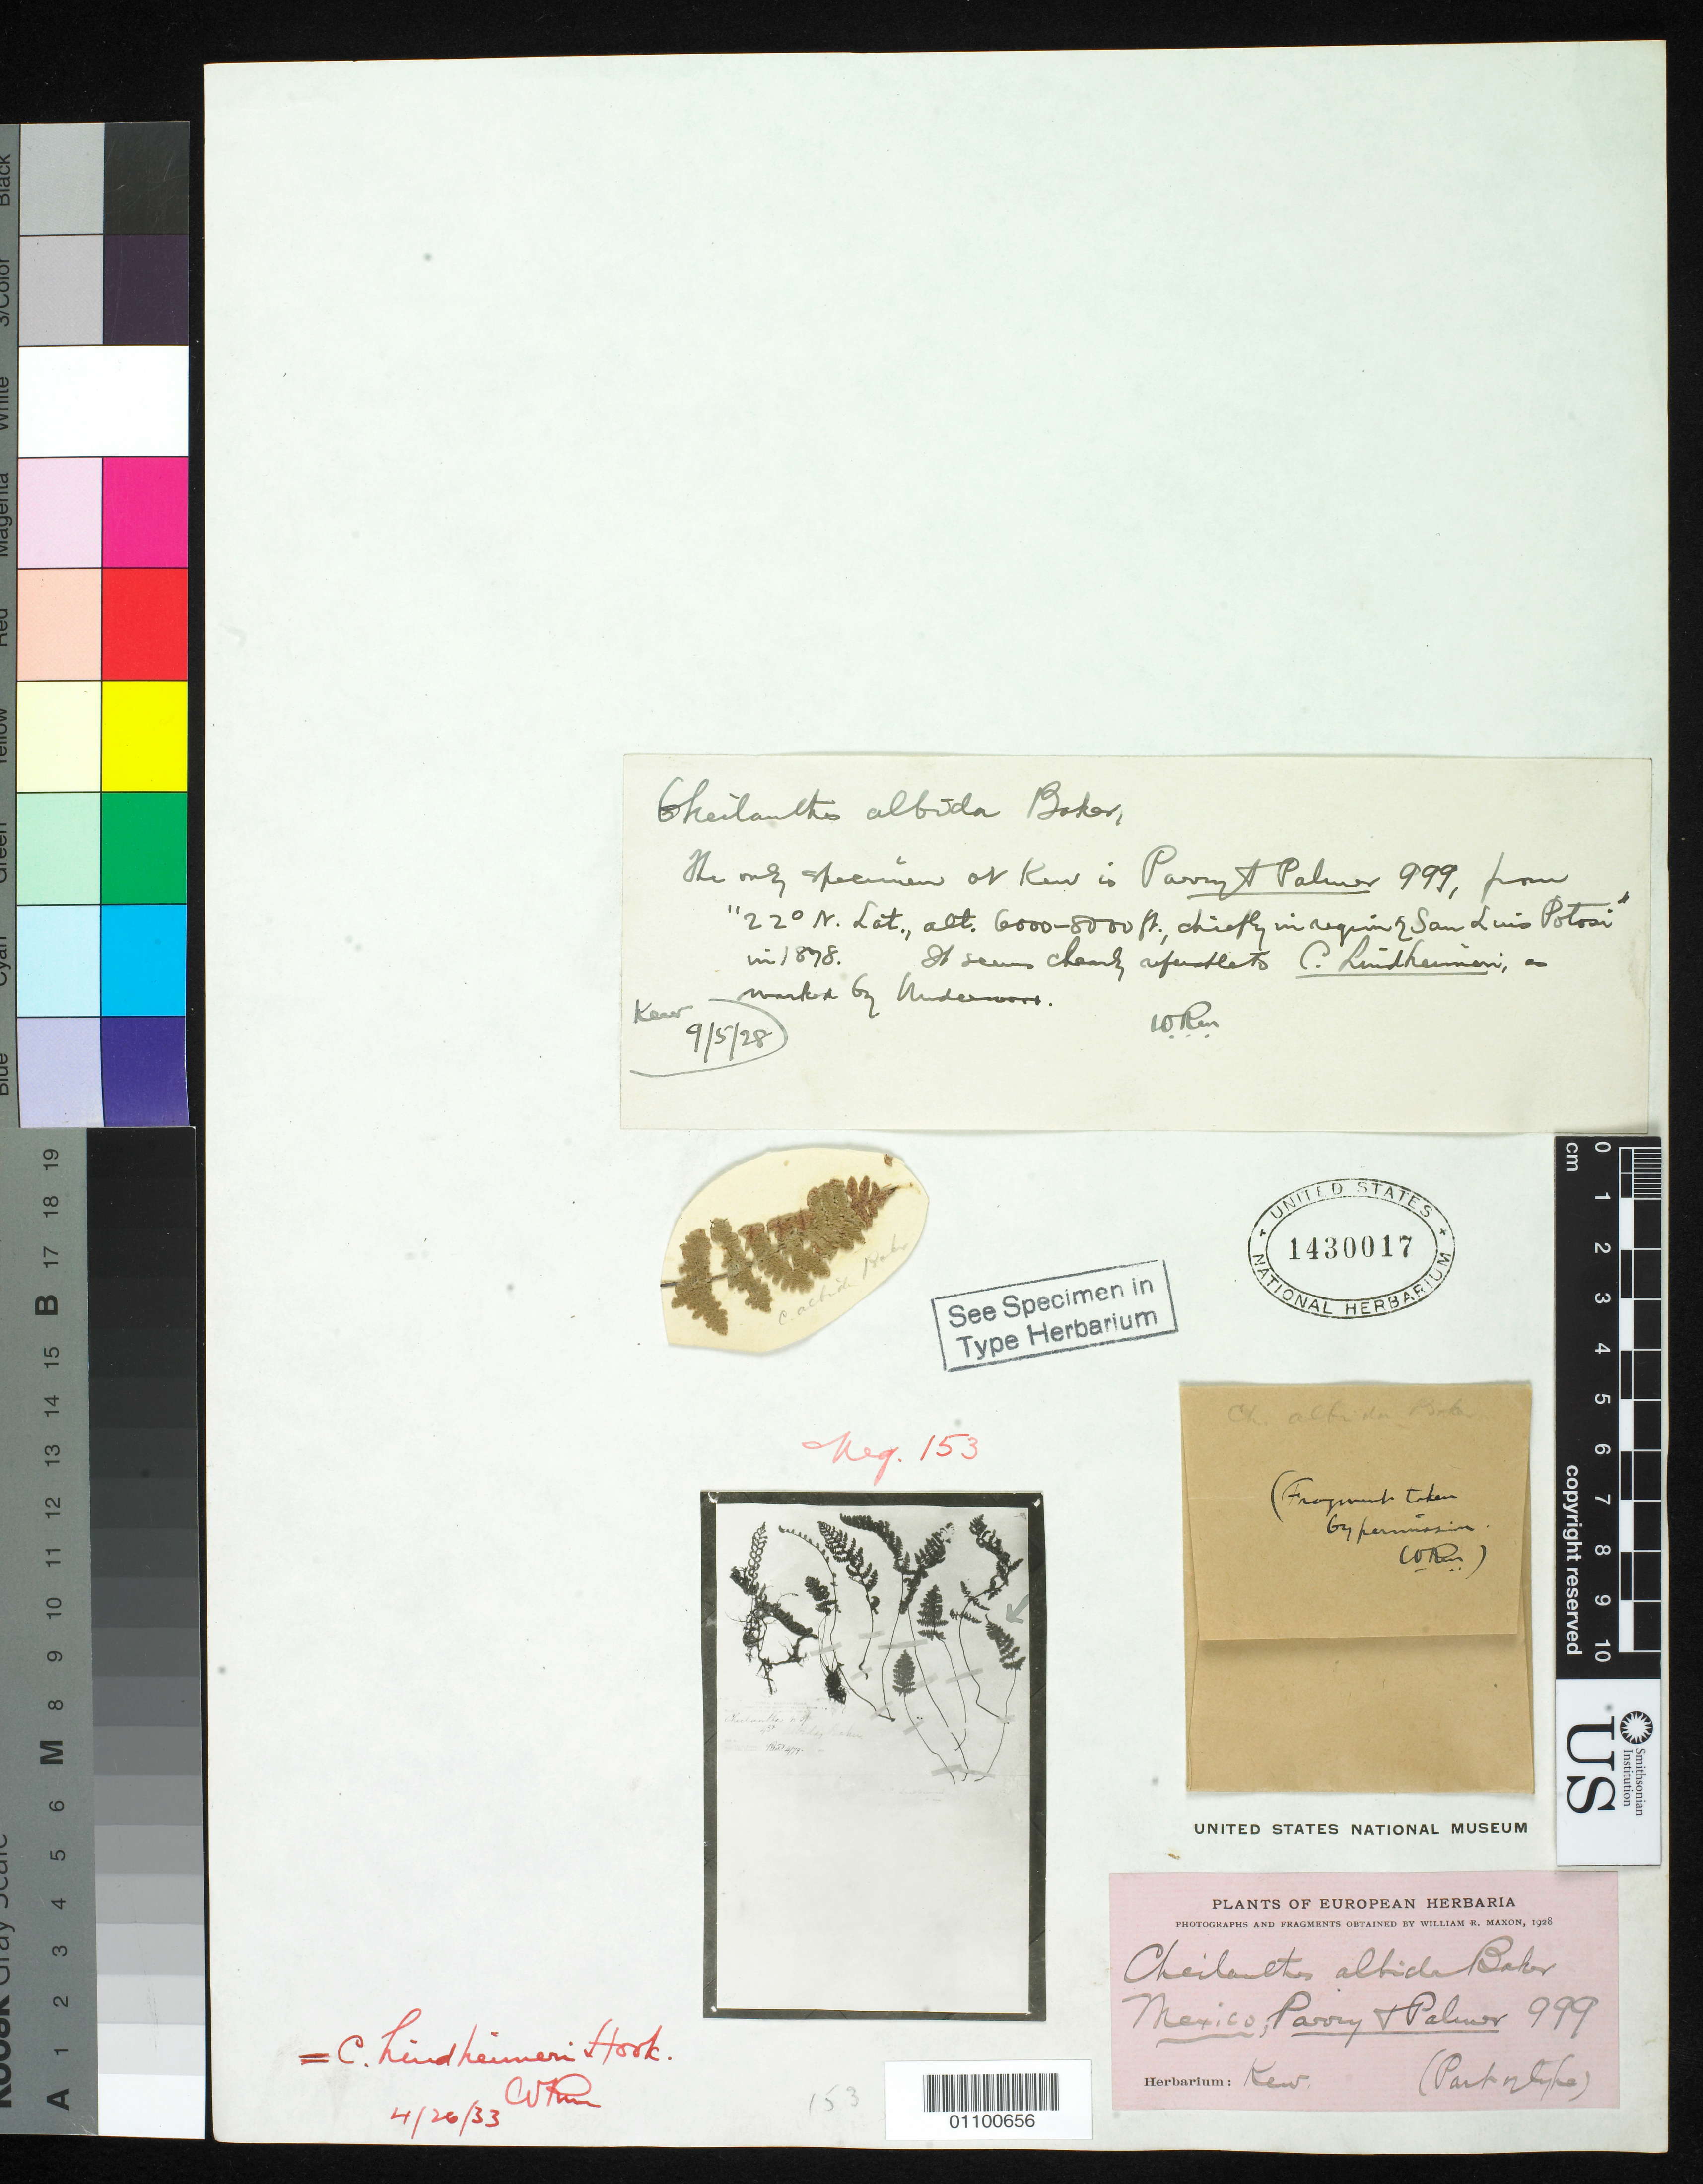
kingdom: Plantae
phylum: Tracheophyta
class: Polypodiopsida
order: Polypodiales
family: Pteridaceae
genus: Cheilanthes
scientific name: Cheilanthes albida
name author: Baker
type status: Type Collection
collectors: E. Palmer & C. C. Parry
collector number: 999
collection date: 1878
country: Mexico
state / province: San Luis Potosi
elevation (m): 1829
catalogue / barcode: US 1430017